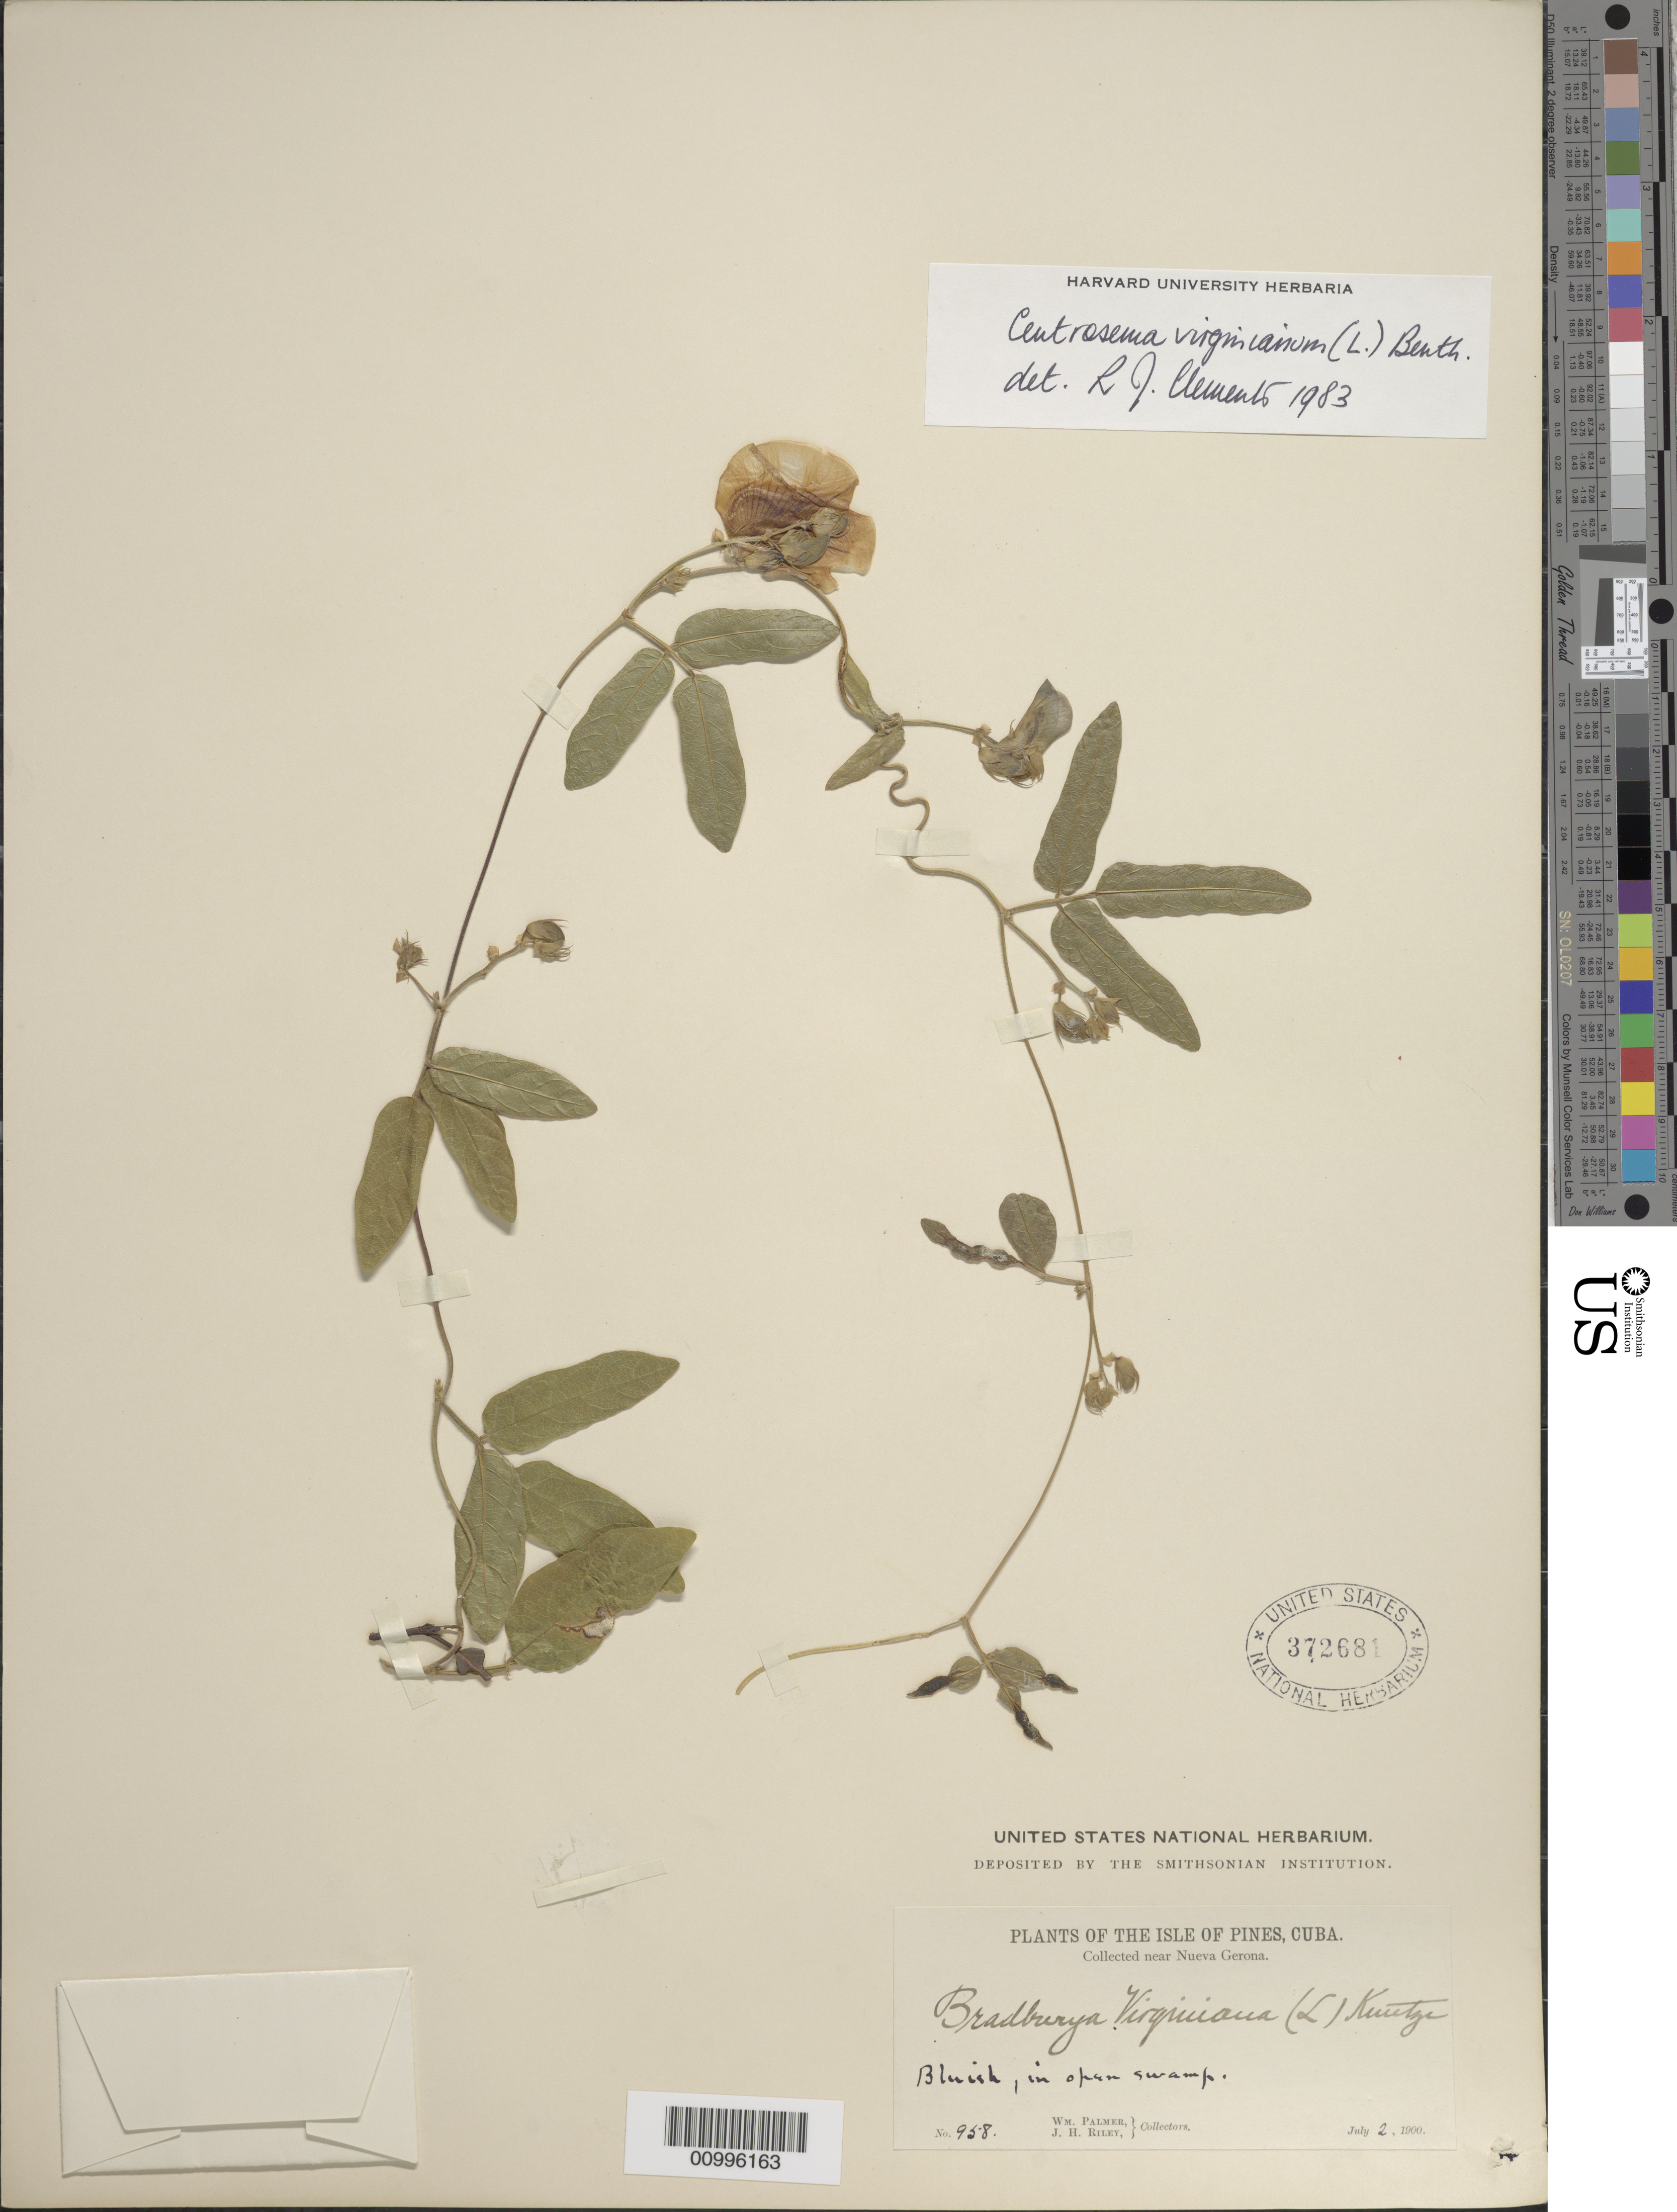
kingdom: Plantae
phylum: Tracheophyta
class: Magnoliopsida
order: Fabales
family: Fabaceae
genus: Centrosema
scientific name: Centrosema virginianum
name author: (L.) Benth.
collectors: W. Palmer & J. H. Riley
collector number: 958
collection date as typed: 03 Jul 1900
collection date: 1900-07-03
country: Cuba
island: Isla de la Juventud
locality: Isle of Pines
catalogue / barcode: US 372681